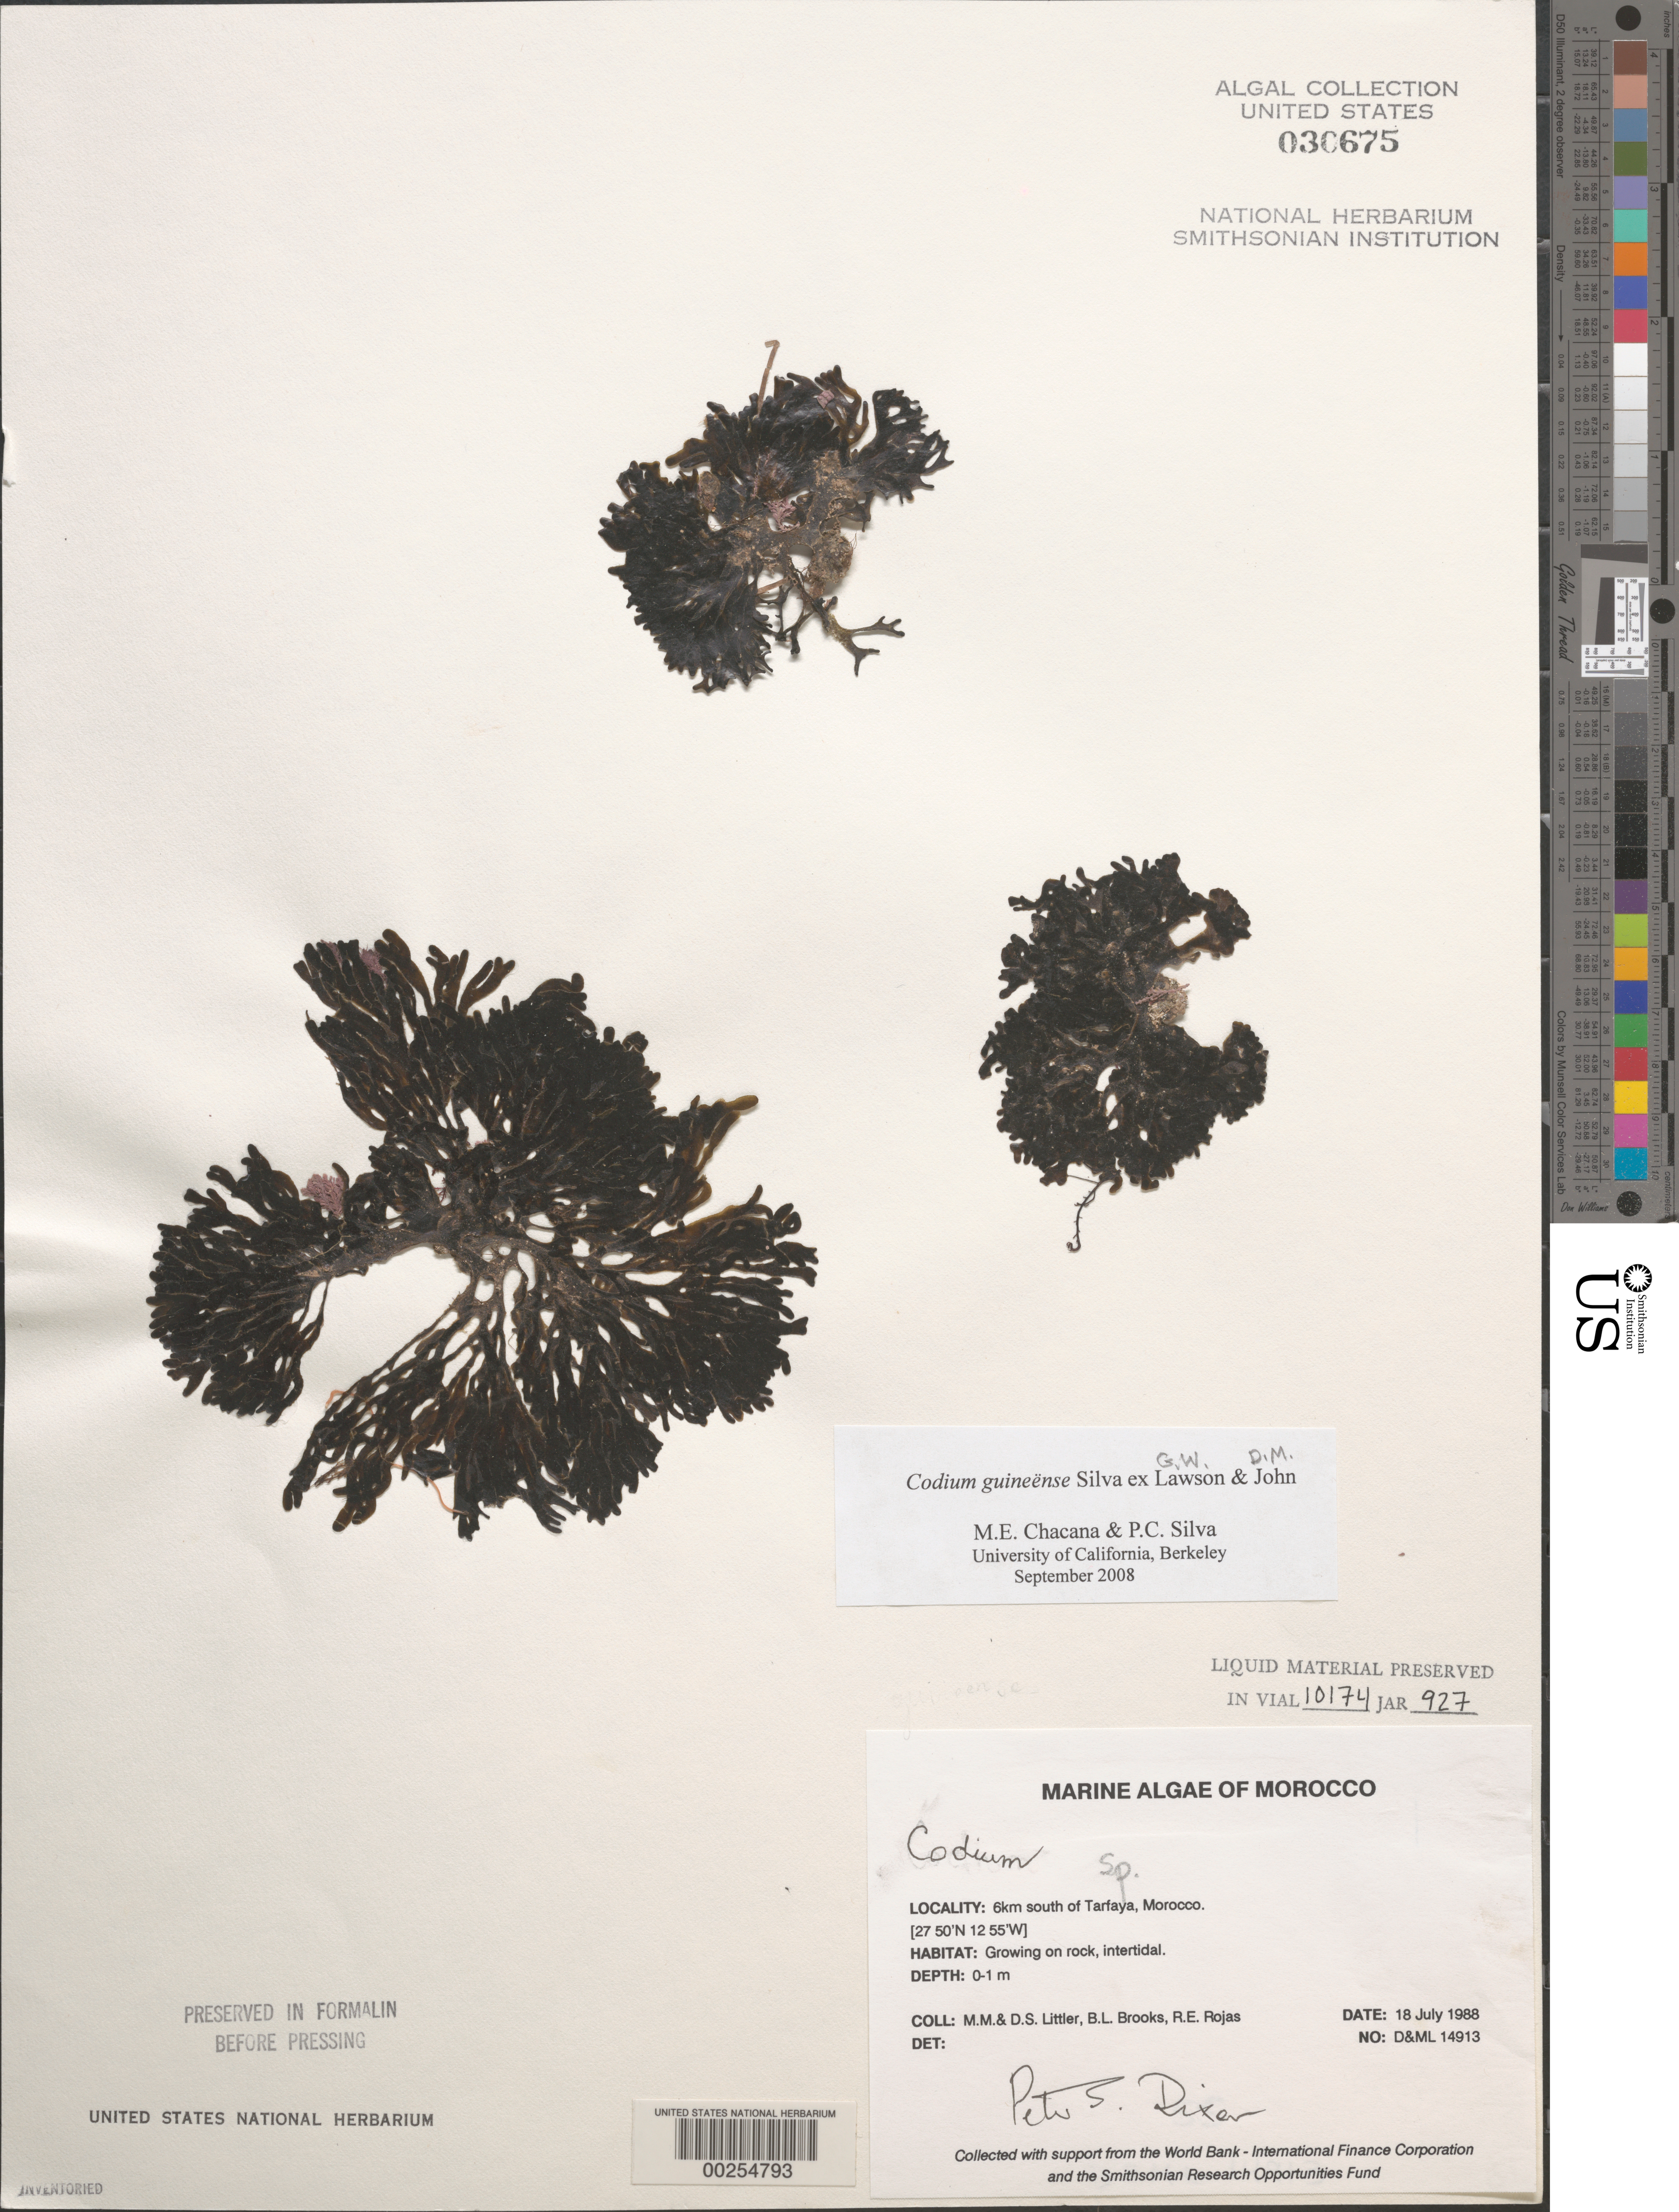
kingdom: Plantae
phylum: Chlorophyta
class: Ulvophyceae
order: Bryopsidales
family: Codiaceae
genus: Codium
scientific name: Codium guineense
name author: P.C. Silva in G.W. Lawson & D.M. John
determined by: Chacana, M. E.; Silva, P. C.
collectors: M. M. Littler, D. S. Littler, B. Brooks & R. Rojas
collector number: D&ML 14913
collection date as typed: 18 Jul 1988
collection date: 1988-07-18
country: Morocco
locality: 6 km south of Tarfaya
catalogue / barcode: US 30675